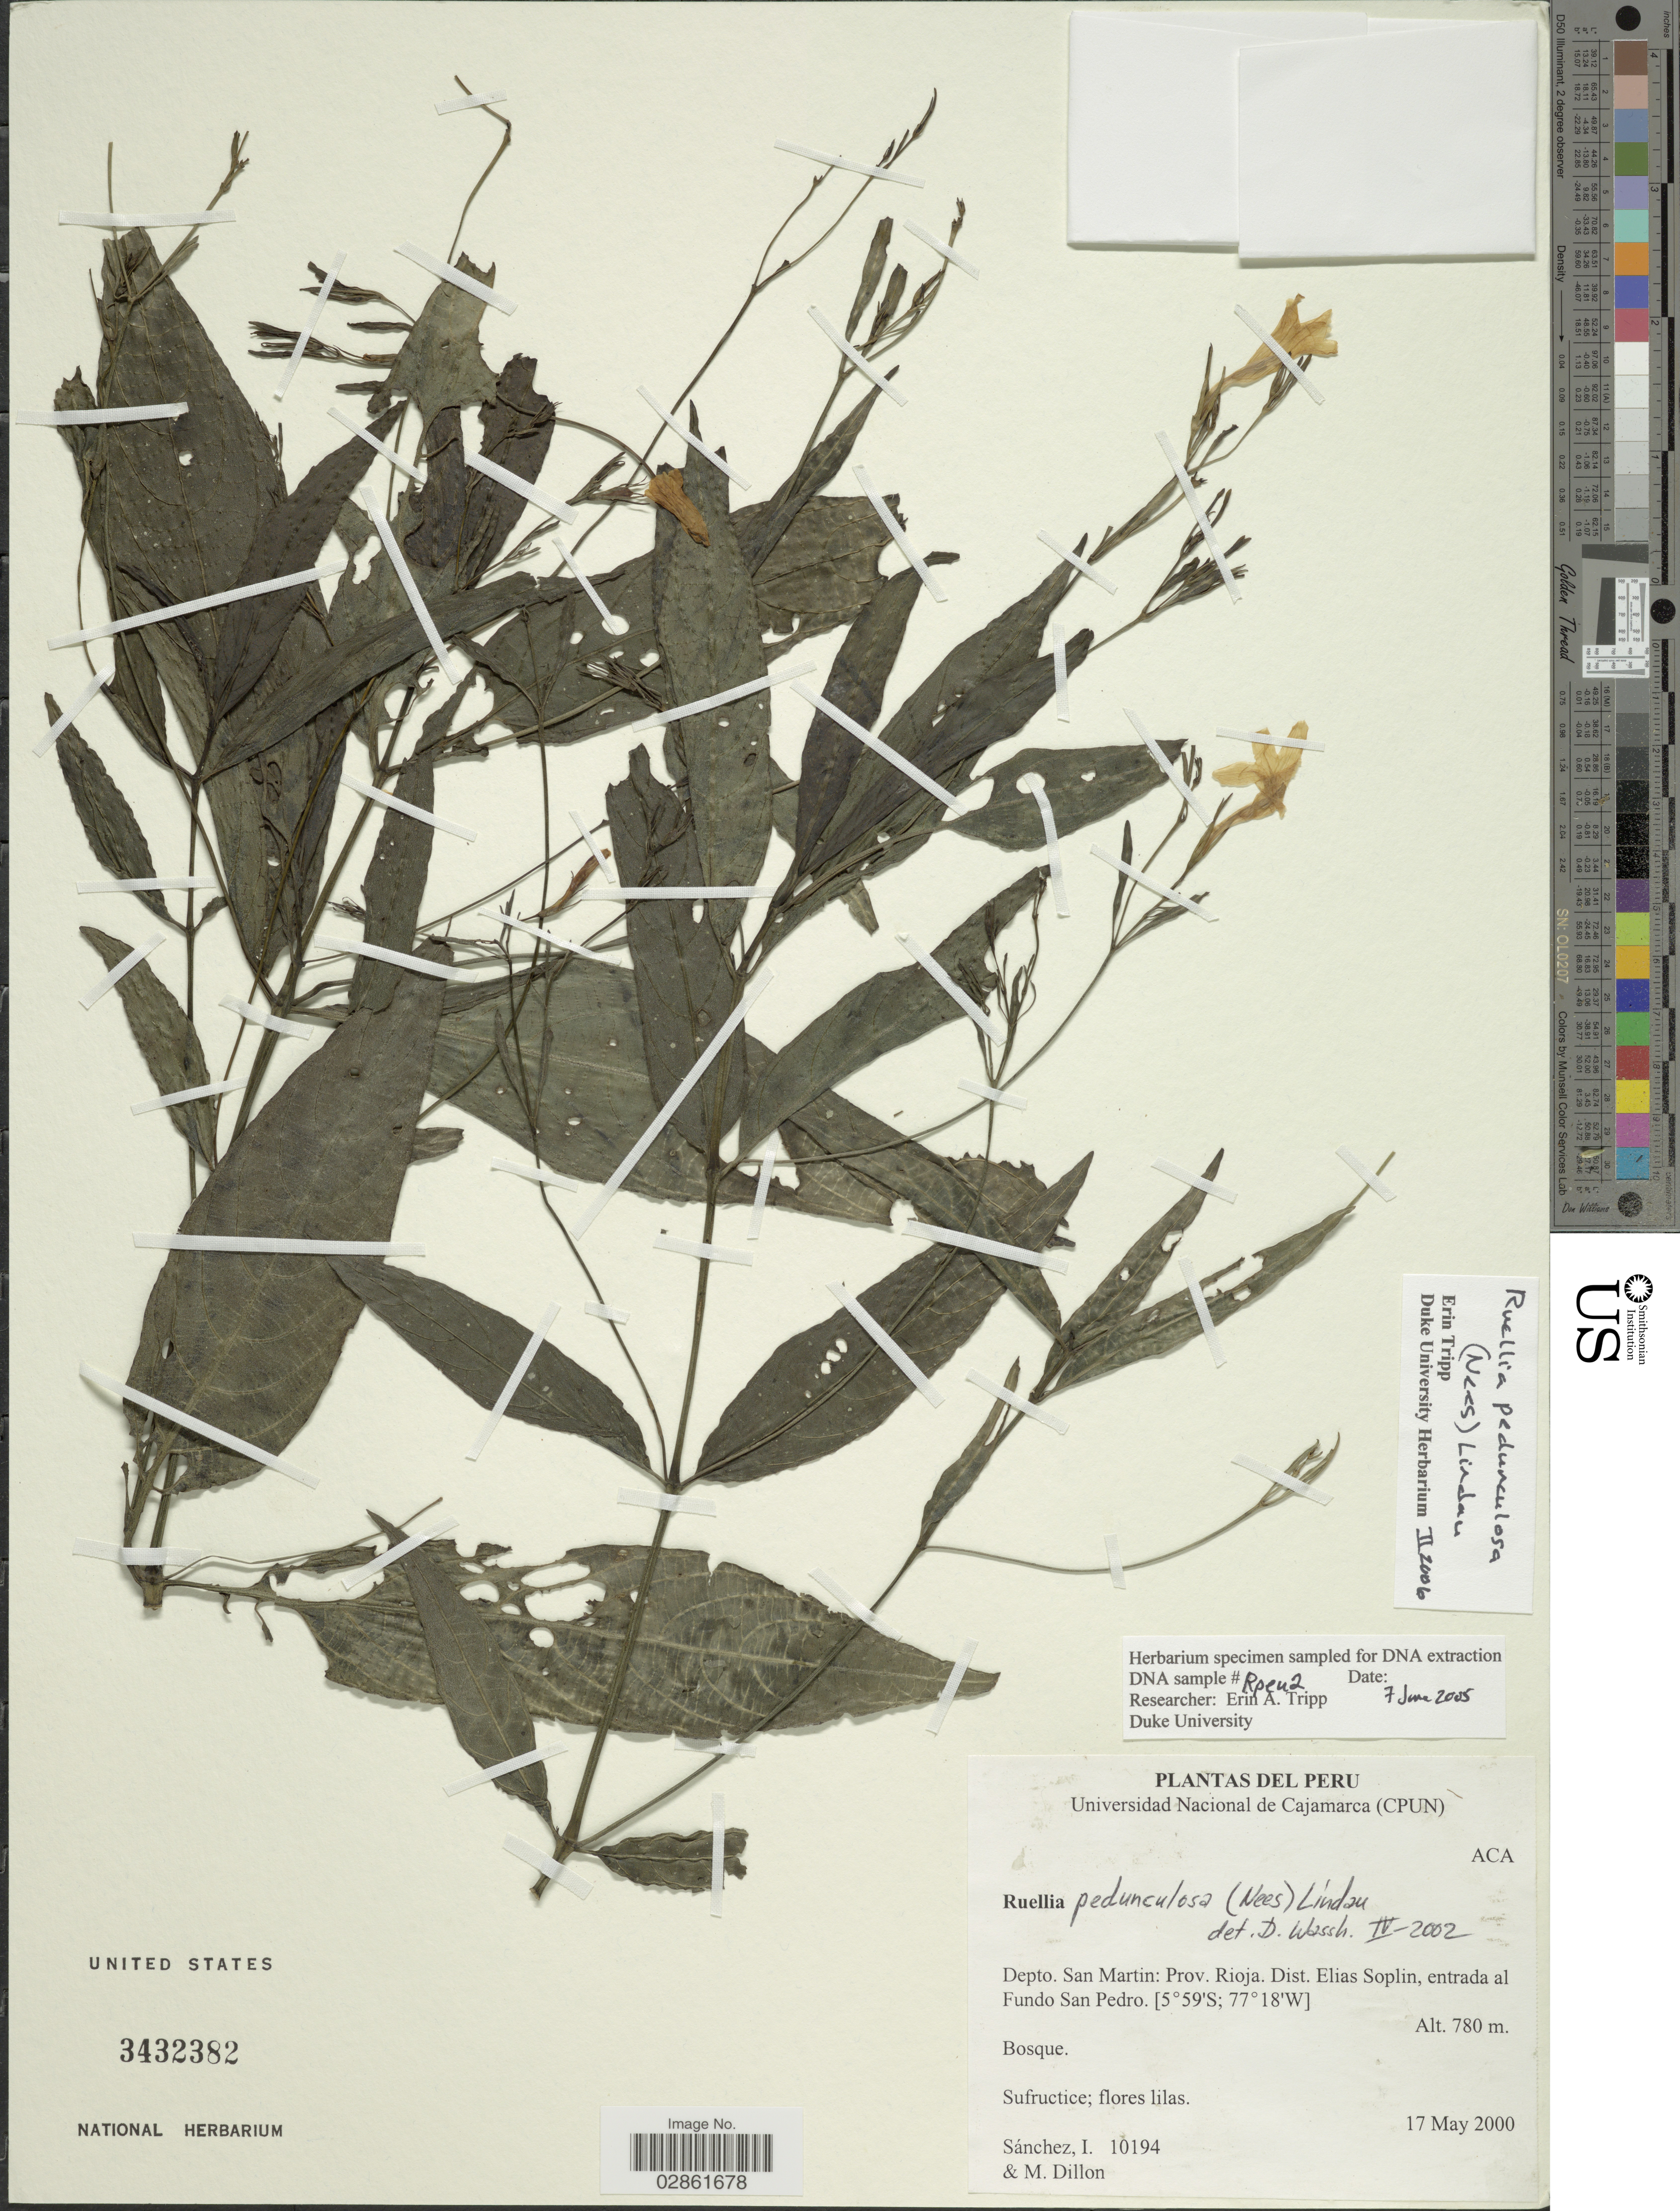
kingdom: Plantae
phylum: Tracheophyta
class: Magnoliopsida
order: Lamiales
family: Acanthaceae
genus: Ruellia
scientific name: Ruellia pedunculosa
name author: (Nees) B.D. Jacks. & Hook. f.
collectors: I. Sánchez & M. O. Dillon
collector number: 10194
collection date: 2000-05-17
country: Peru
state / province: San Martín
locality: Depto. San Martin: Prov. Rioja. Dist. Elias Soplin, entrada al Fundo San Pedro.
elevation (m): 780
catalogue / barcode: US 3432382